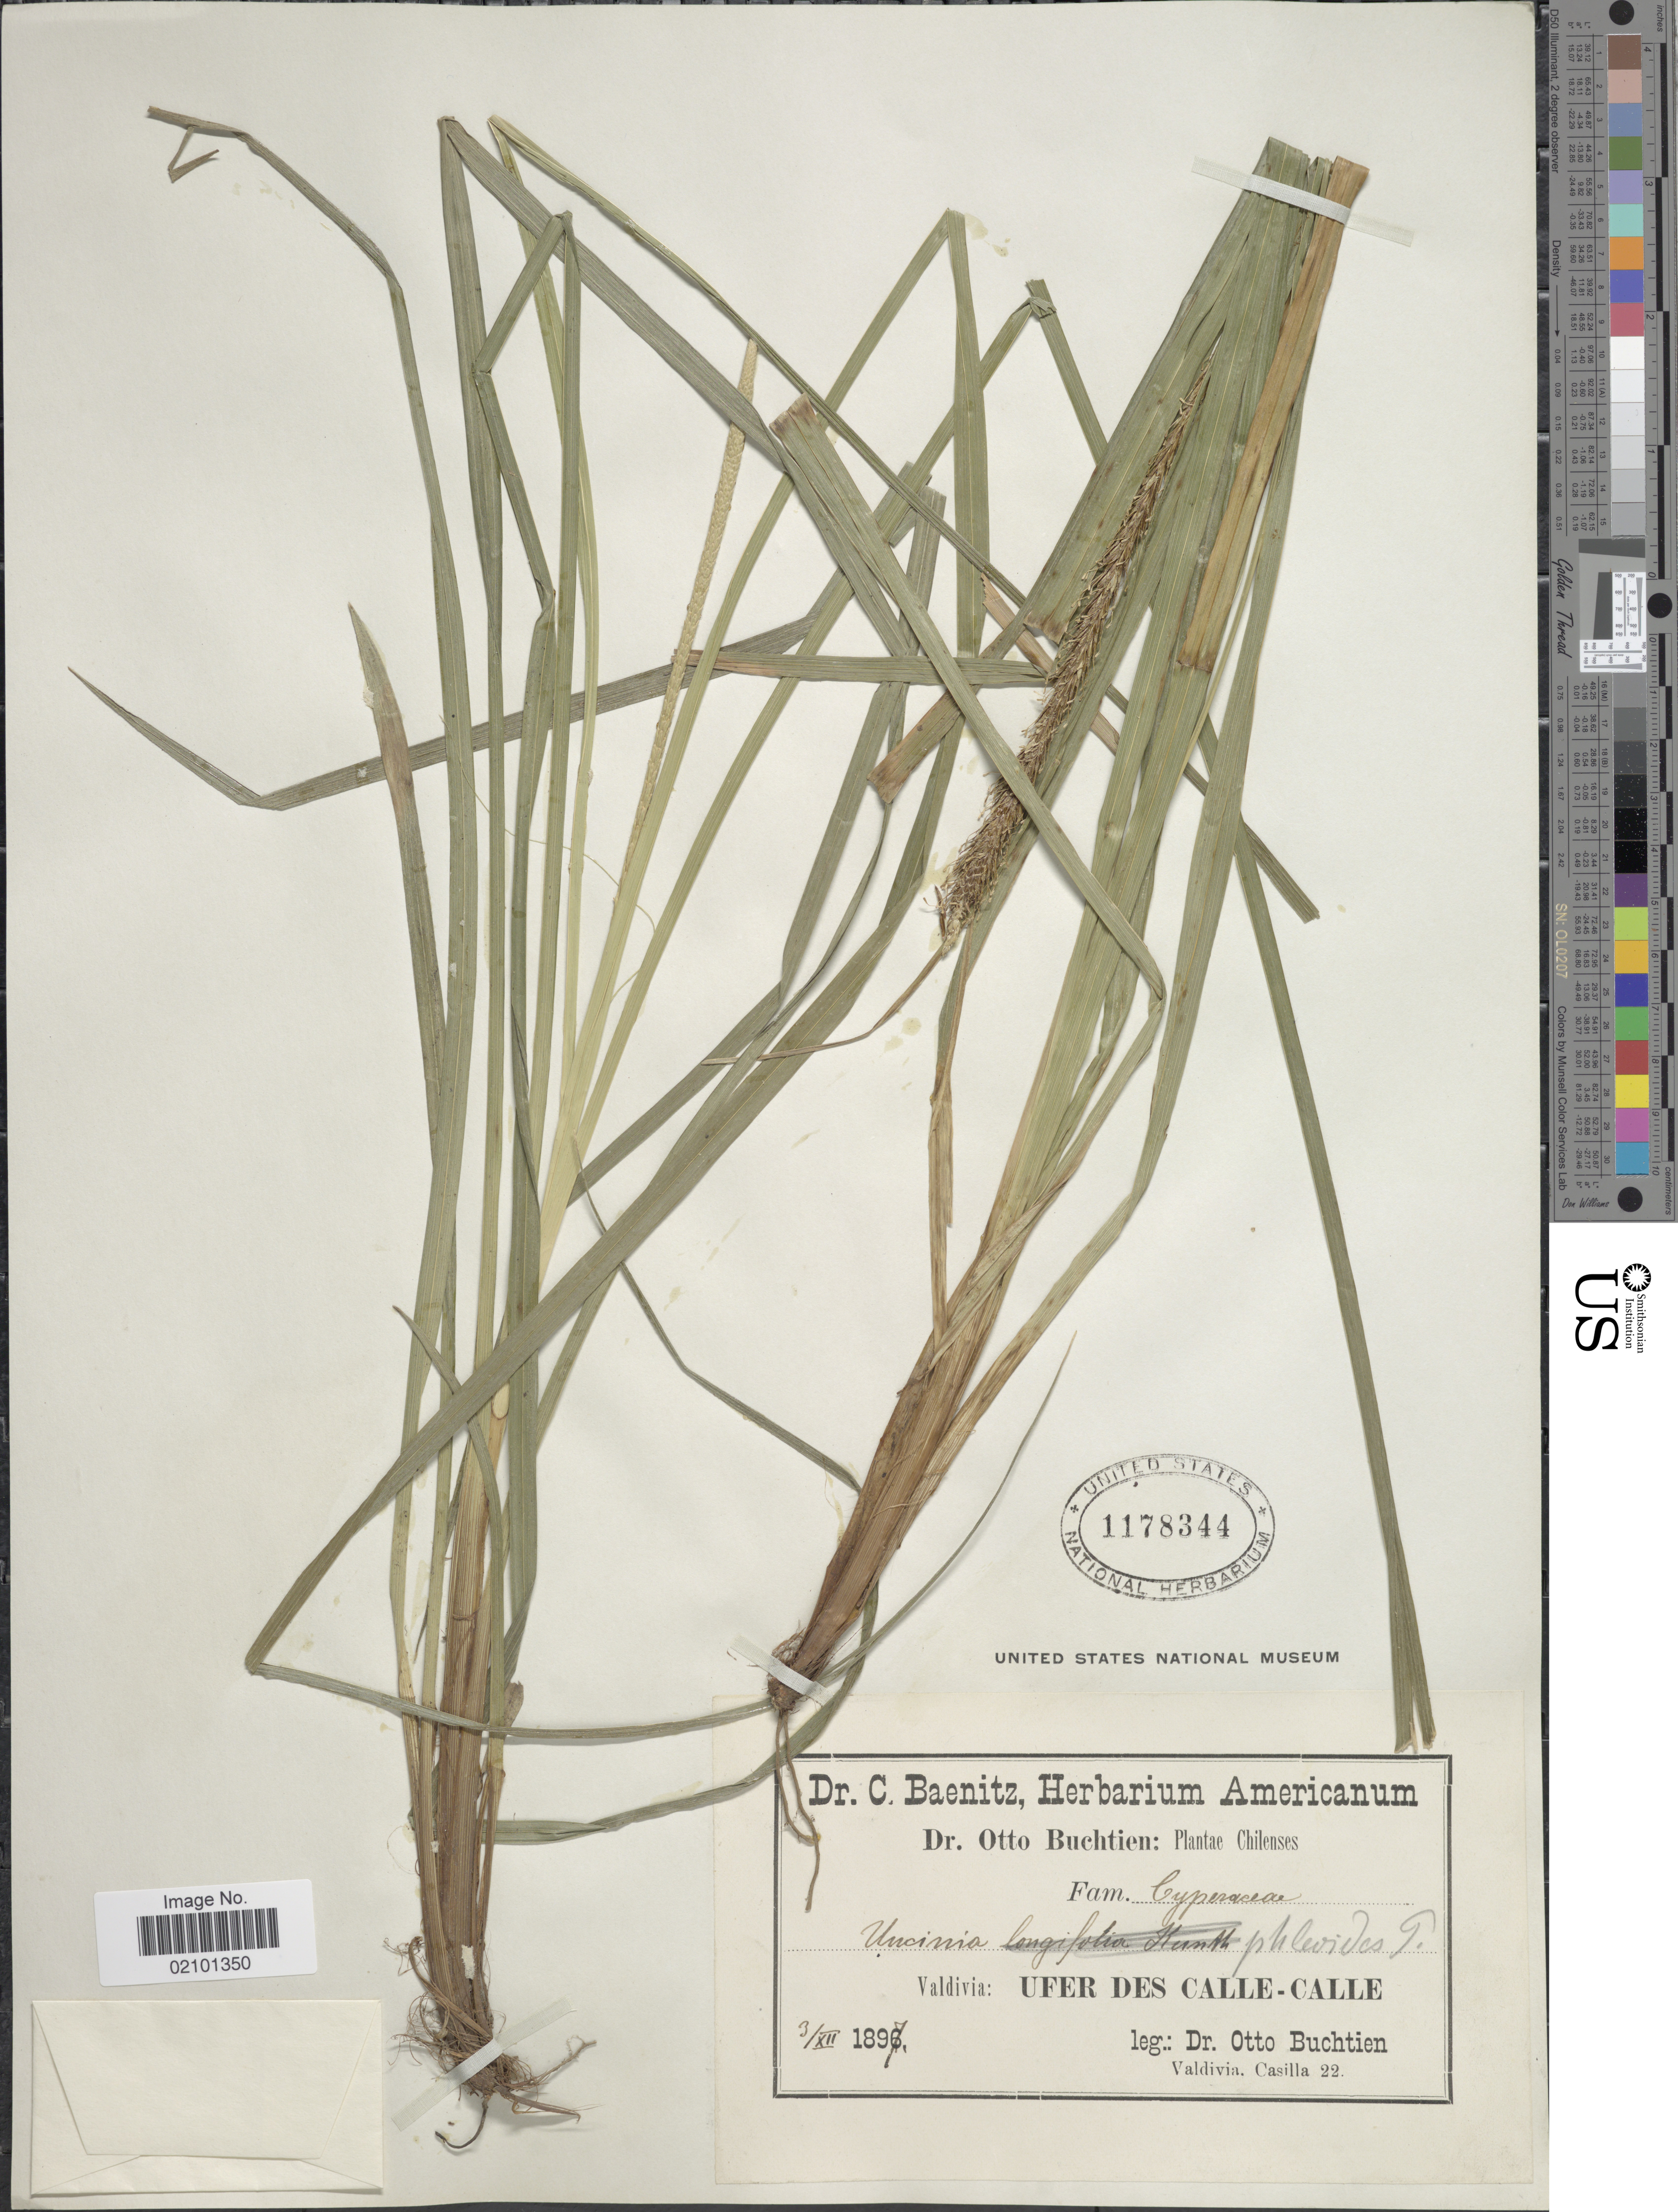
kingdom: Plantae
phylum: Tracheophyta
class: Liliopsida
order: Poales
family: Cyperaceae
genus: Carex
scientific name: Carex phleoides Cav. subsp. phleoides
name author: Cav.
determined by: Jimnéz-Mejias, Pedro, (UPOS), Universidad Pablo de Olavide (SPAIN)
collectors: O. Buchtien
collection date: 1897-12-03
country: Chile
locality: Valdivia: Ufer des Calle-Calle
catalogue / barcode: US 1178344